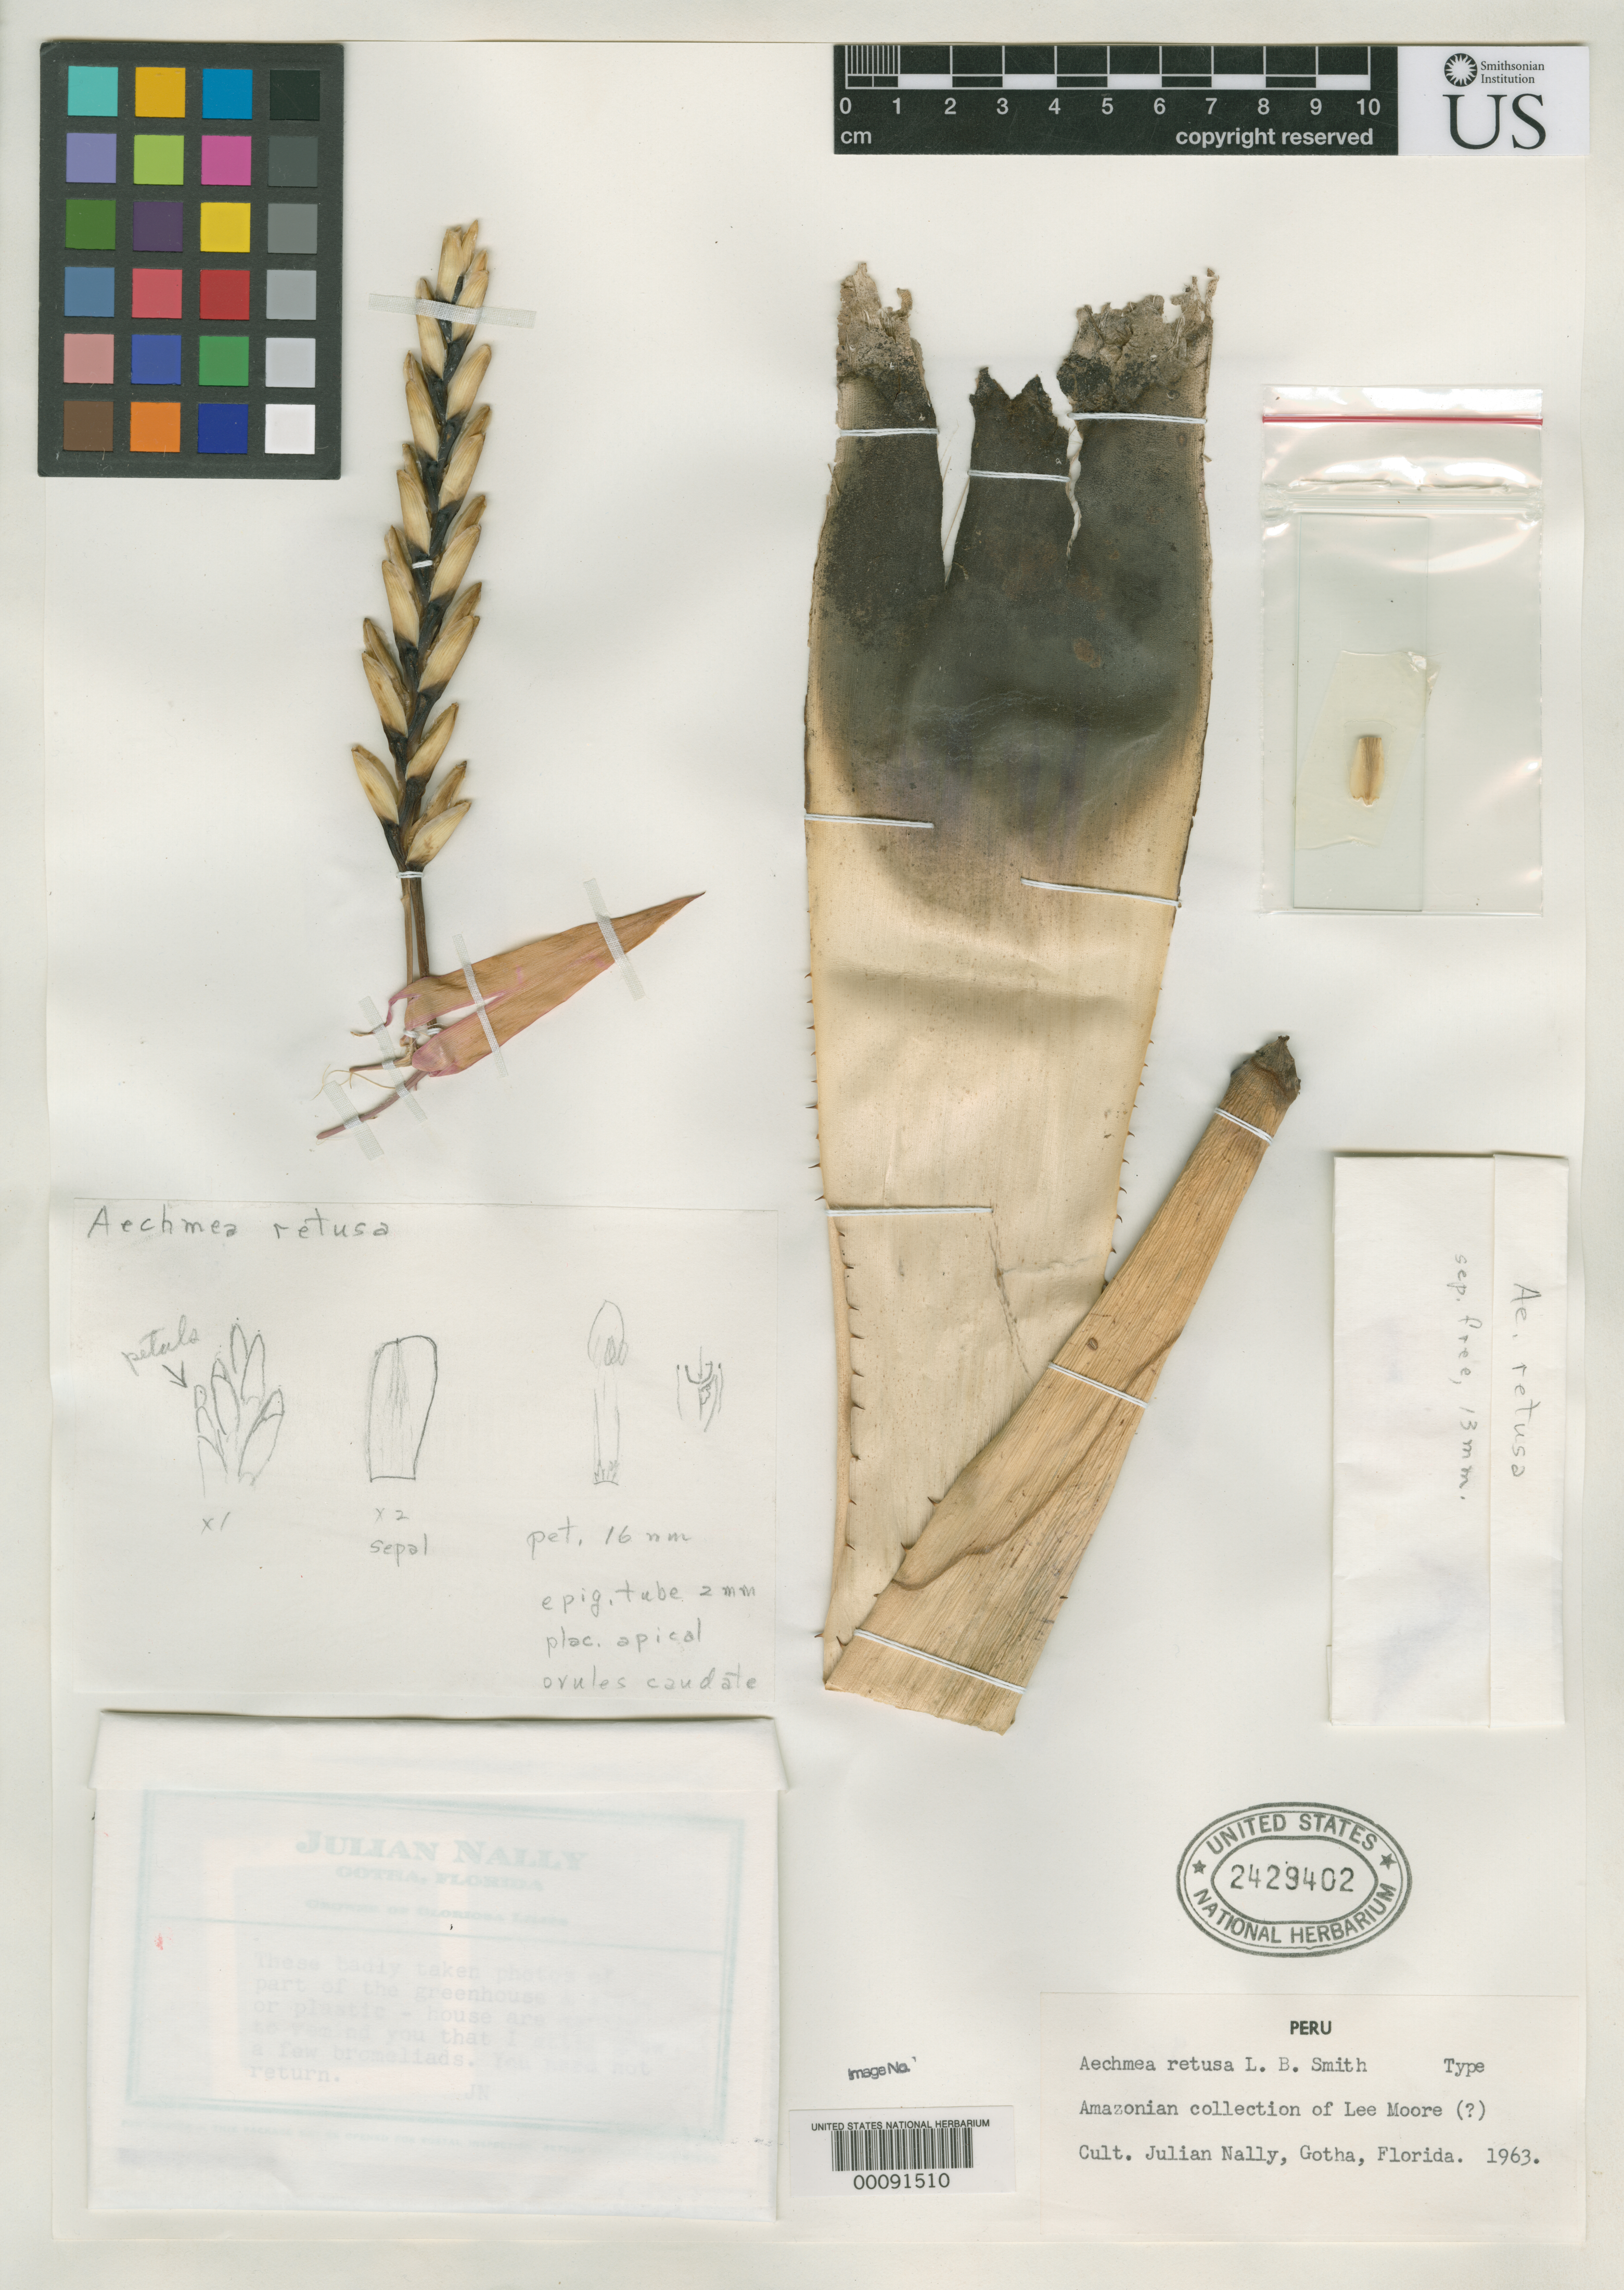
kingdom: Plantae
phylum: Tracheophyta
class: Liliopsida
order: Poales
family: Bromeliaceae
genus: Aechmea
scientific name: Aechmea retusa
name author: L.B. Sm.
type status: Holotype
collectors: L. Moore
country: Peru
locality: Type cultivated at Gotha, Florida, by Julian Nally and collected in1963.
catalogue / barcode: US 2429402